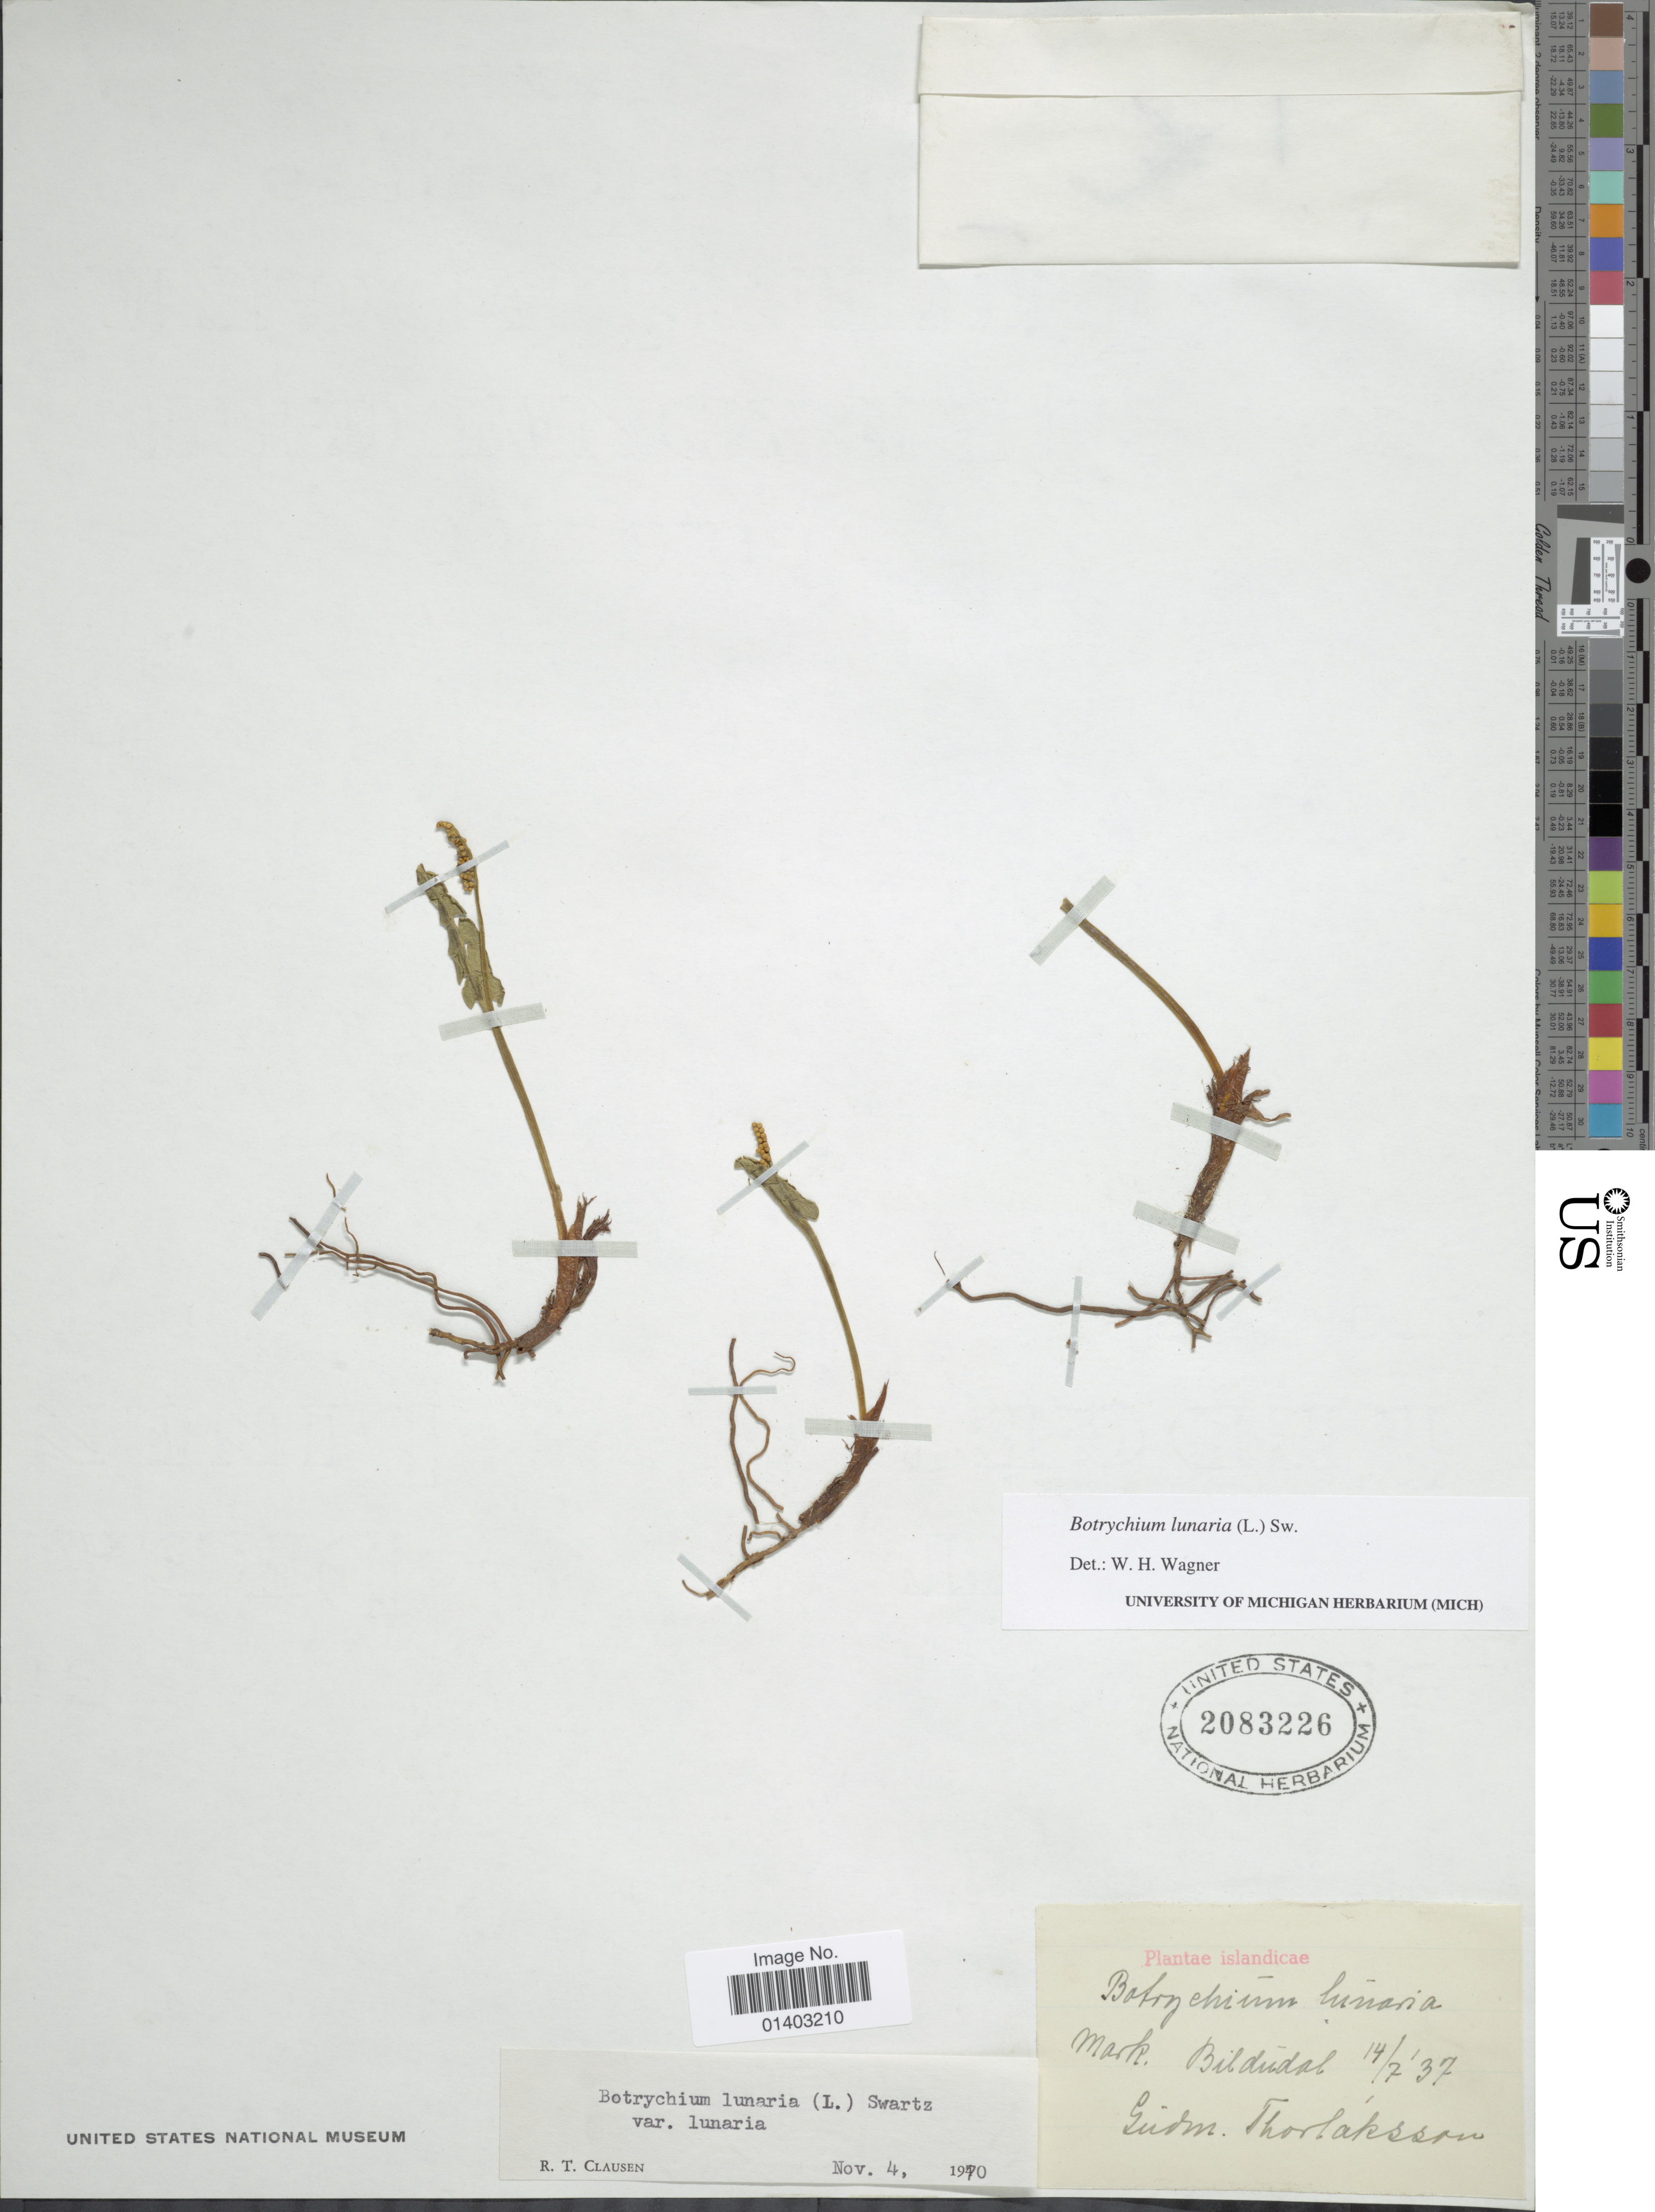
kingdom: Plantae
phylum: Tracheophyta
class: Polypodiopsida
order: Ophioglossales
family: Ophioglossaceae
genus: Botrychium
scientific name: Botrychium lunaria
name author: (L.) Sw.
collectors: G. Thorlaksson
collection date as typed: Transcribed d/m/y: 14/7/37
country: Iceland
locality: Mark, Bildudal.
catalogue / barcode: US 2083226